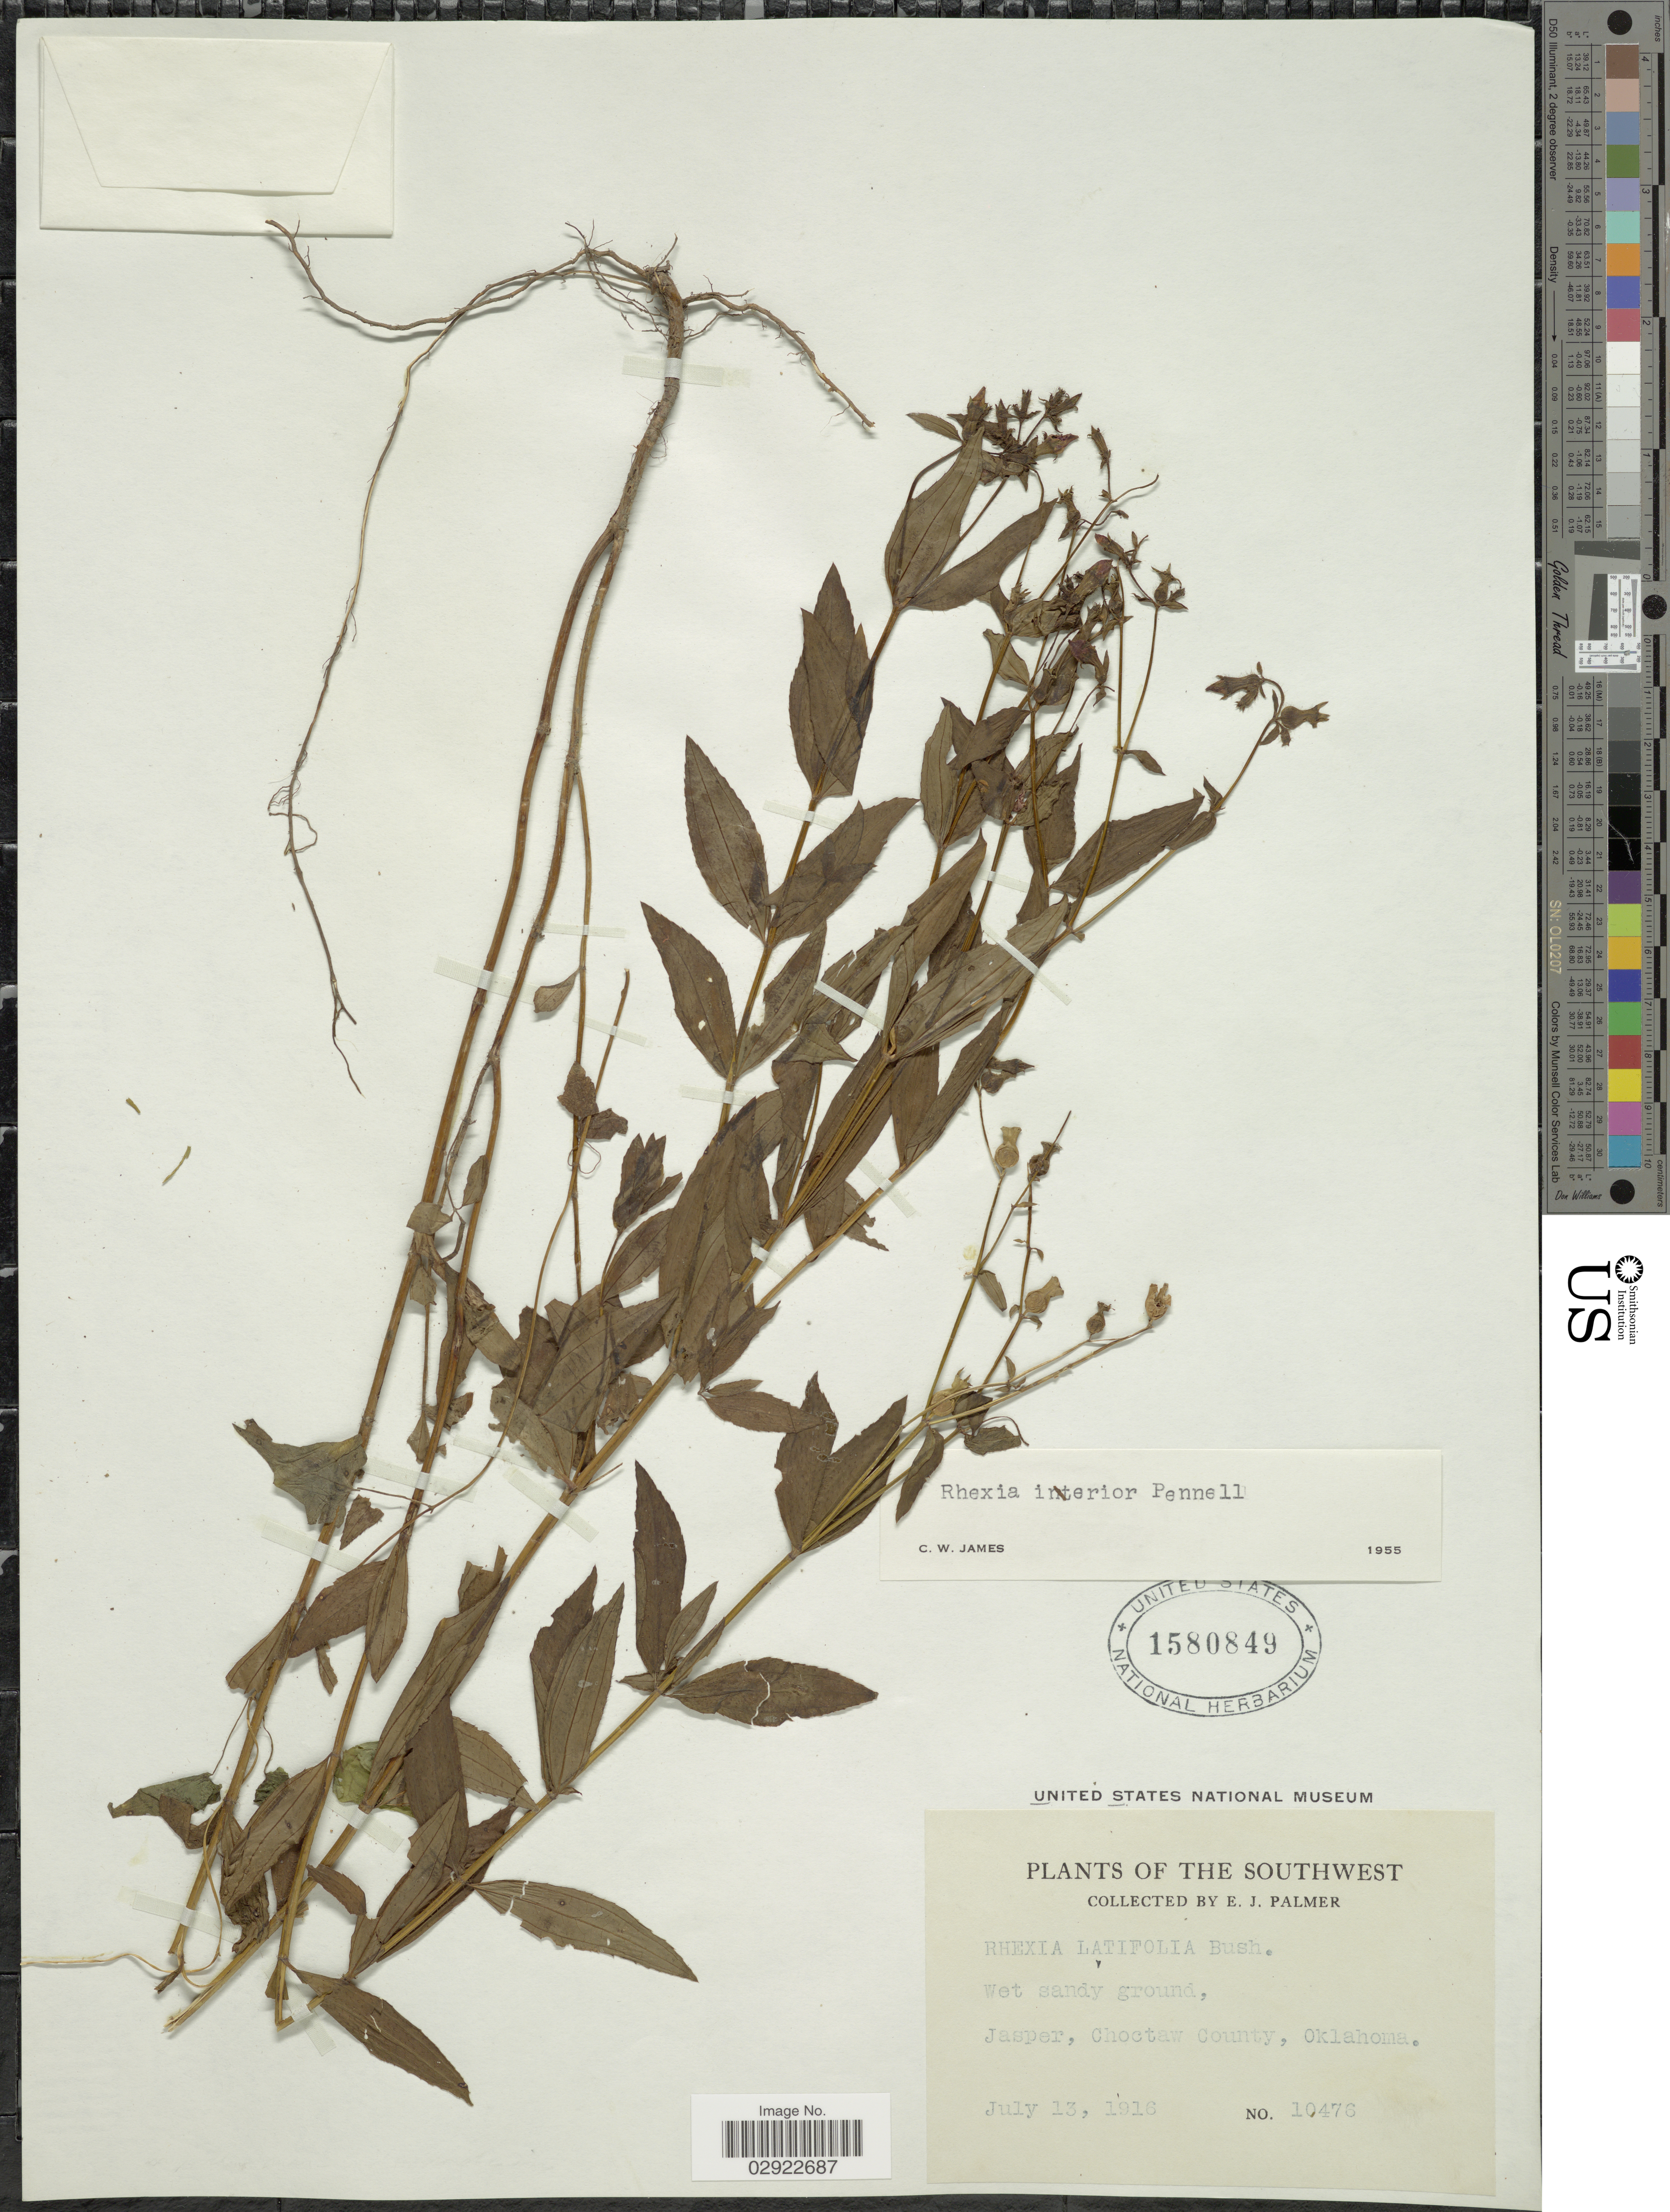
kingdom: Plantae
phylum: Tracheophyta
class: Magnoliopsida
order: Myrtales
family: Melastomataceae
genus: Rhexia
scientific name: Rhexia interior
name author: Pennell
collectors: E. J. Palmer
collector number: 10476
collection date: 1916-07-13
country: United States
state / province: Oklahoma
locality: The Southwest. Jasper, Choctaw County.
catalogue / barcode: US 1580849